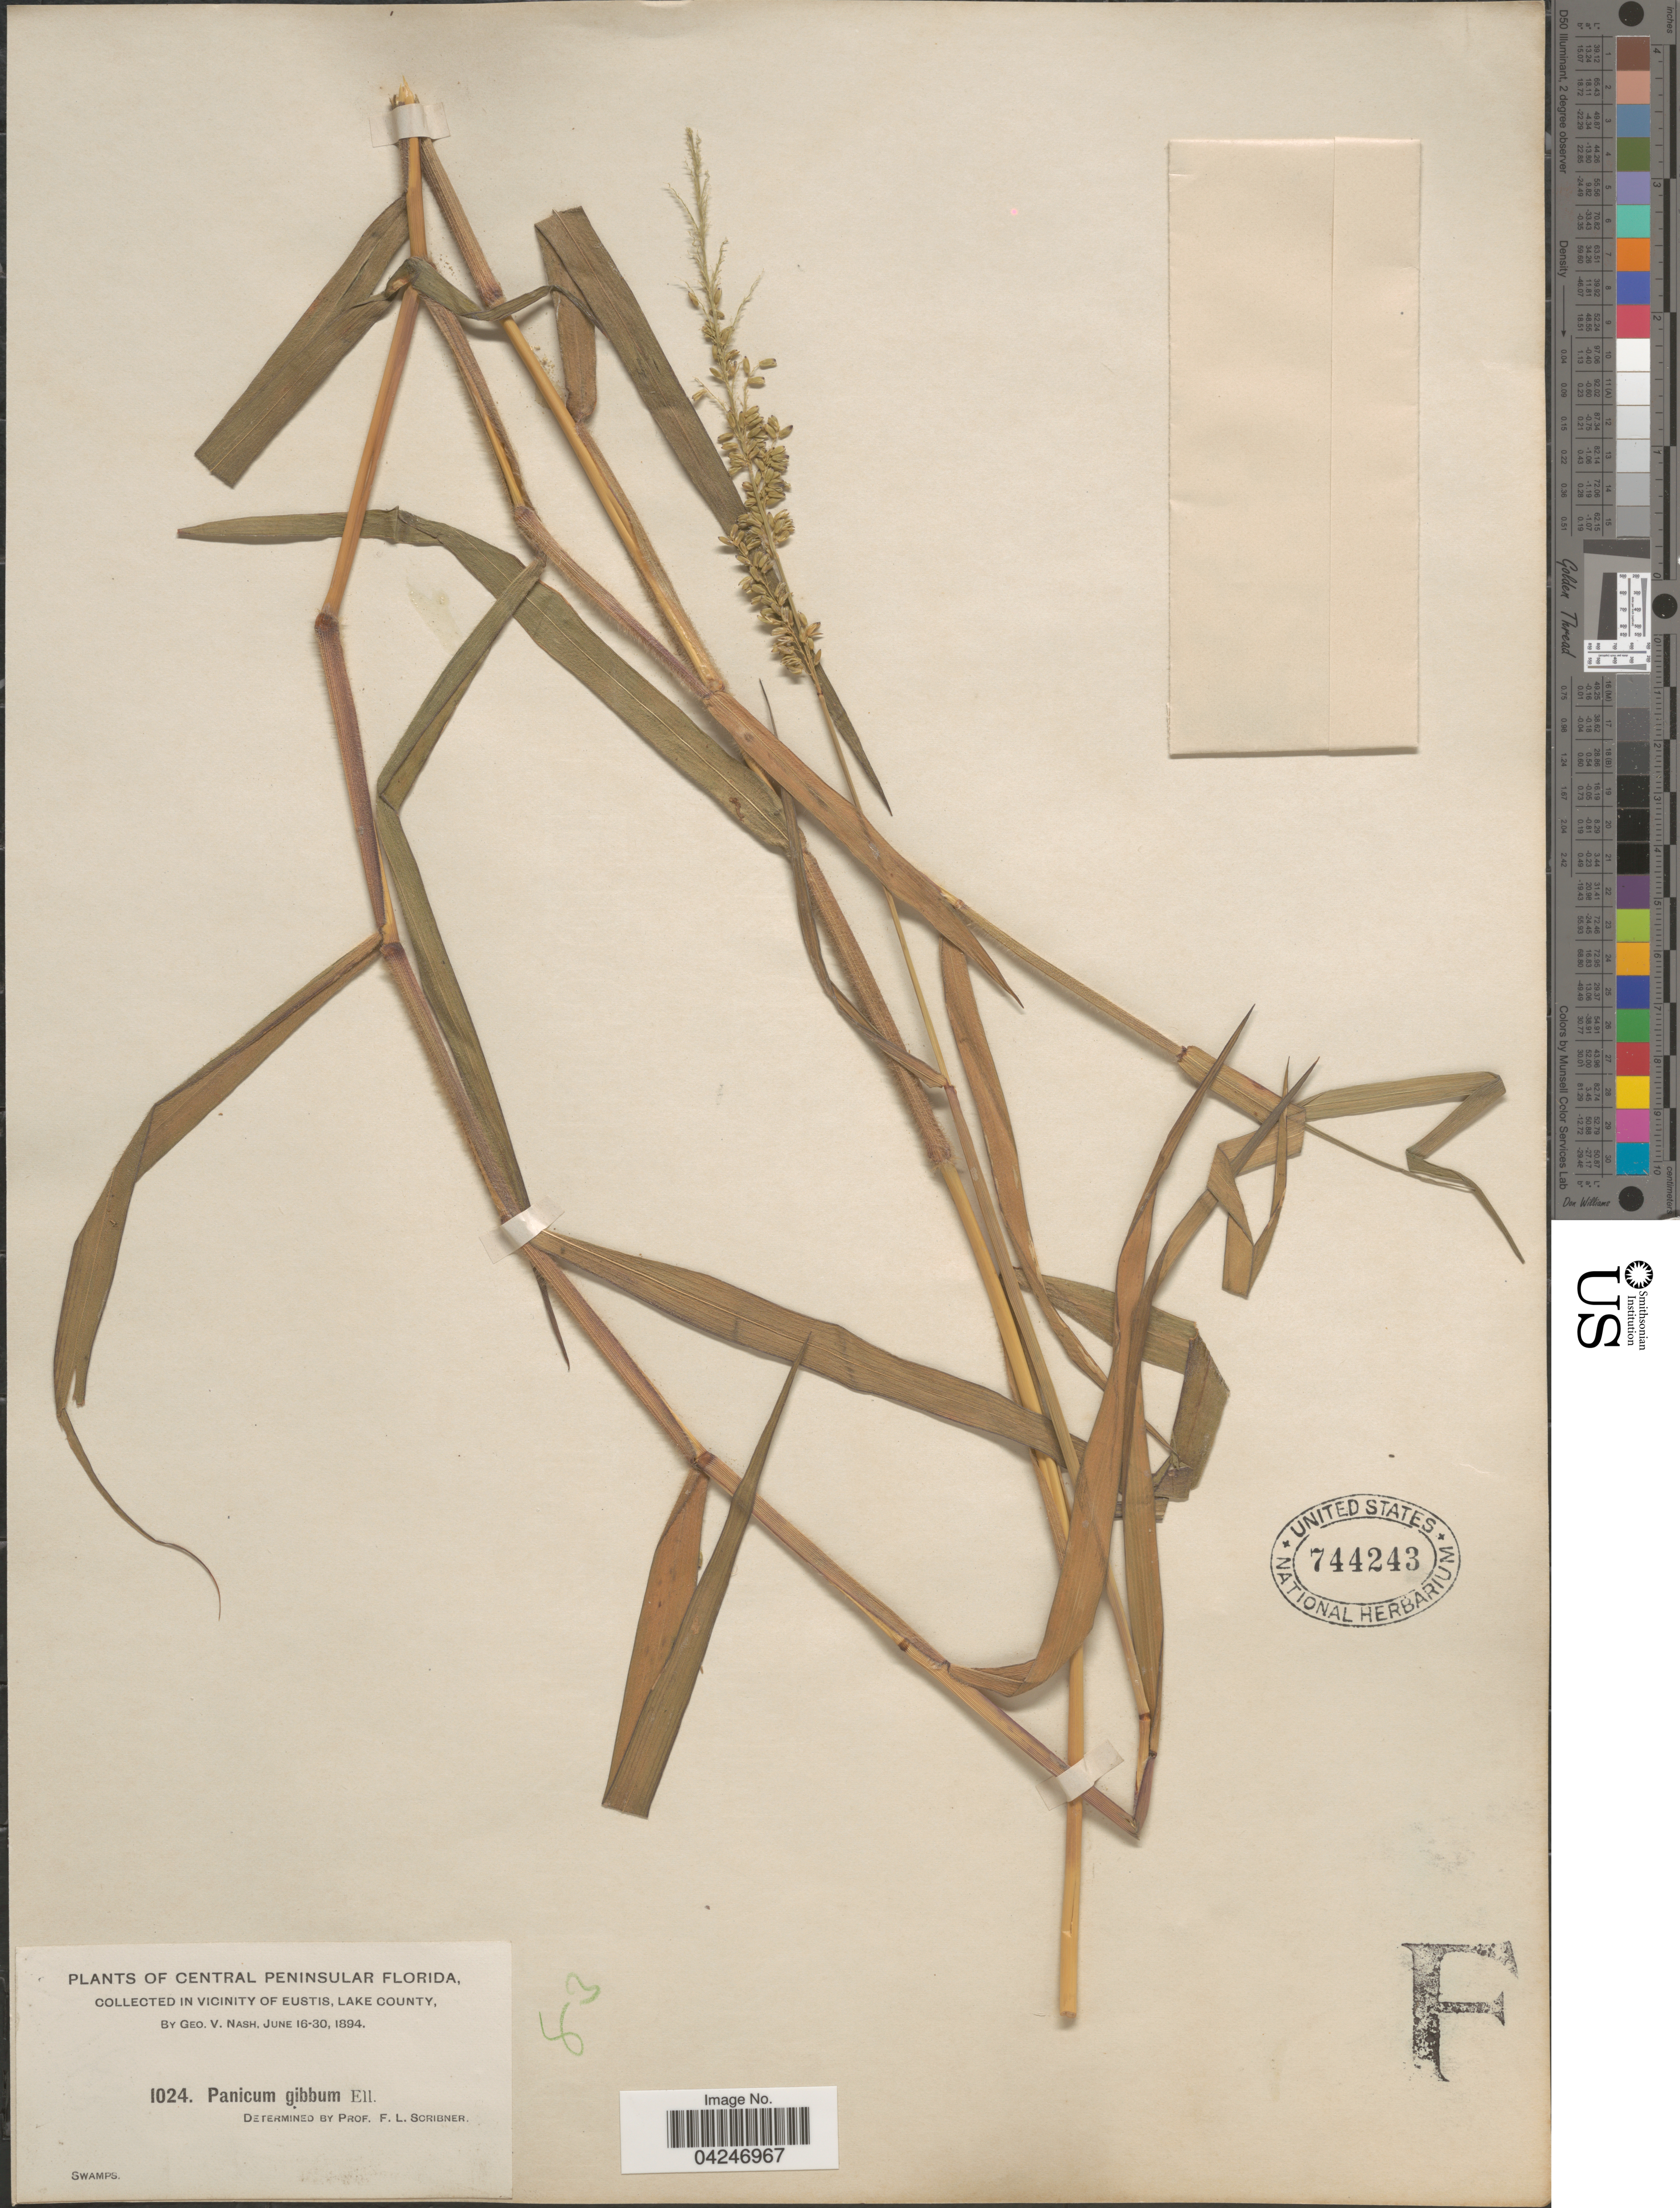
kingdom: Plantae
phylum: Tracheophyta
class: Liliopsida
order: Poales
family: Poaceae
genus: Sacciolepis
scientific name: Sacciolepis striata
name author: (L.) Nash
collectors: G. V. Nash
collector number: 1024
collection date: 1894-06-16/1894-06-30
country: United States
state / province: Florida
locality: Central Peninsular Florida. In the vicinity of Eustis, Lake County.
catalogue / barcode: US 744243